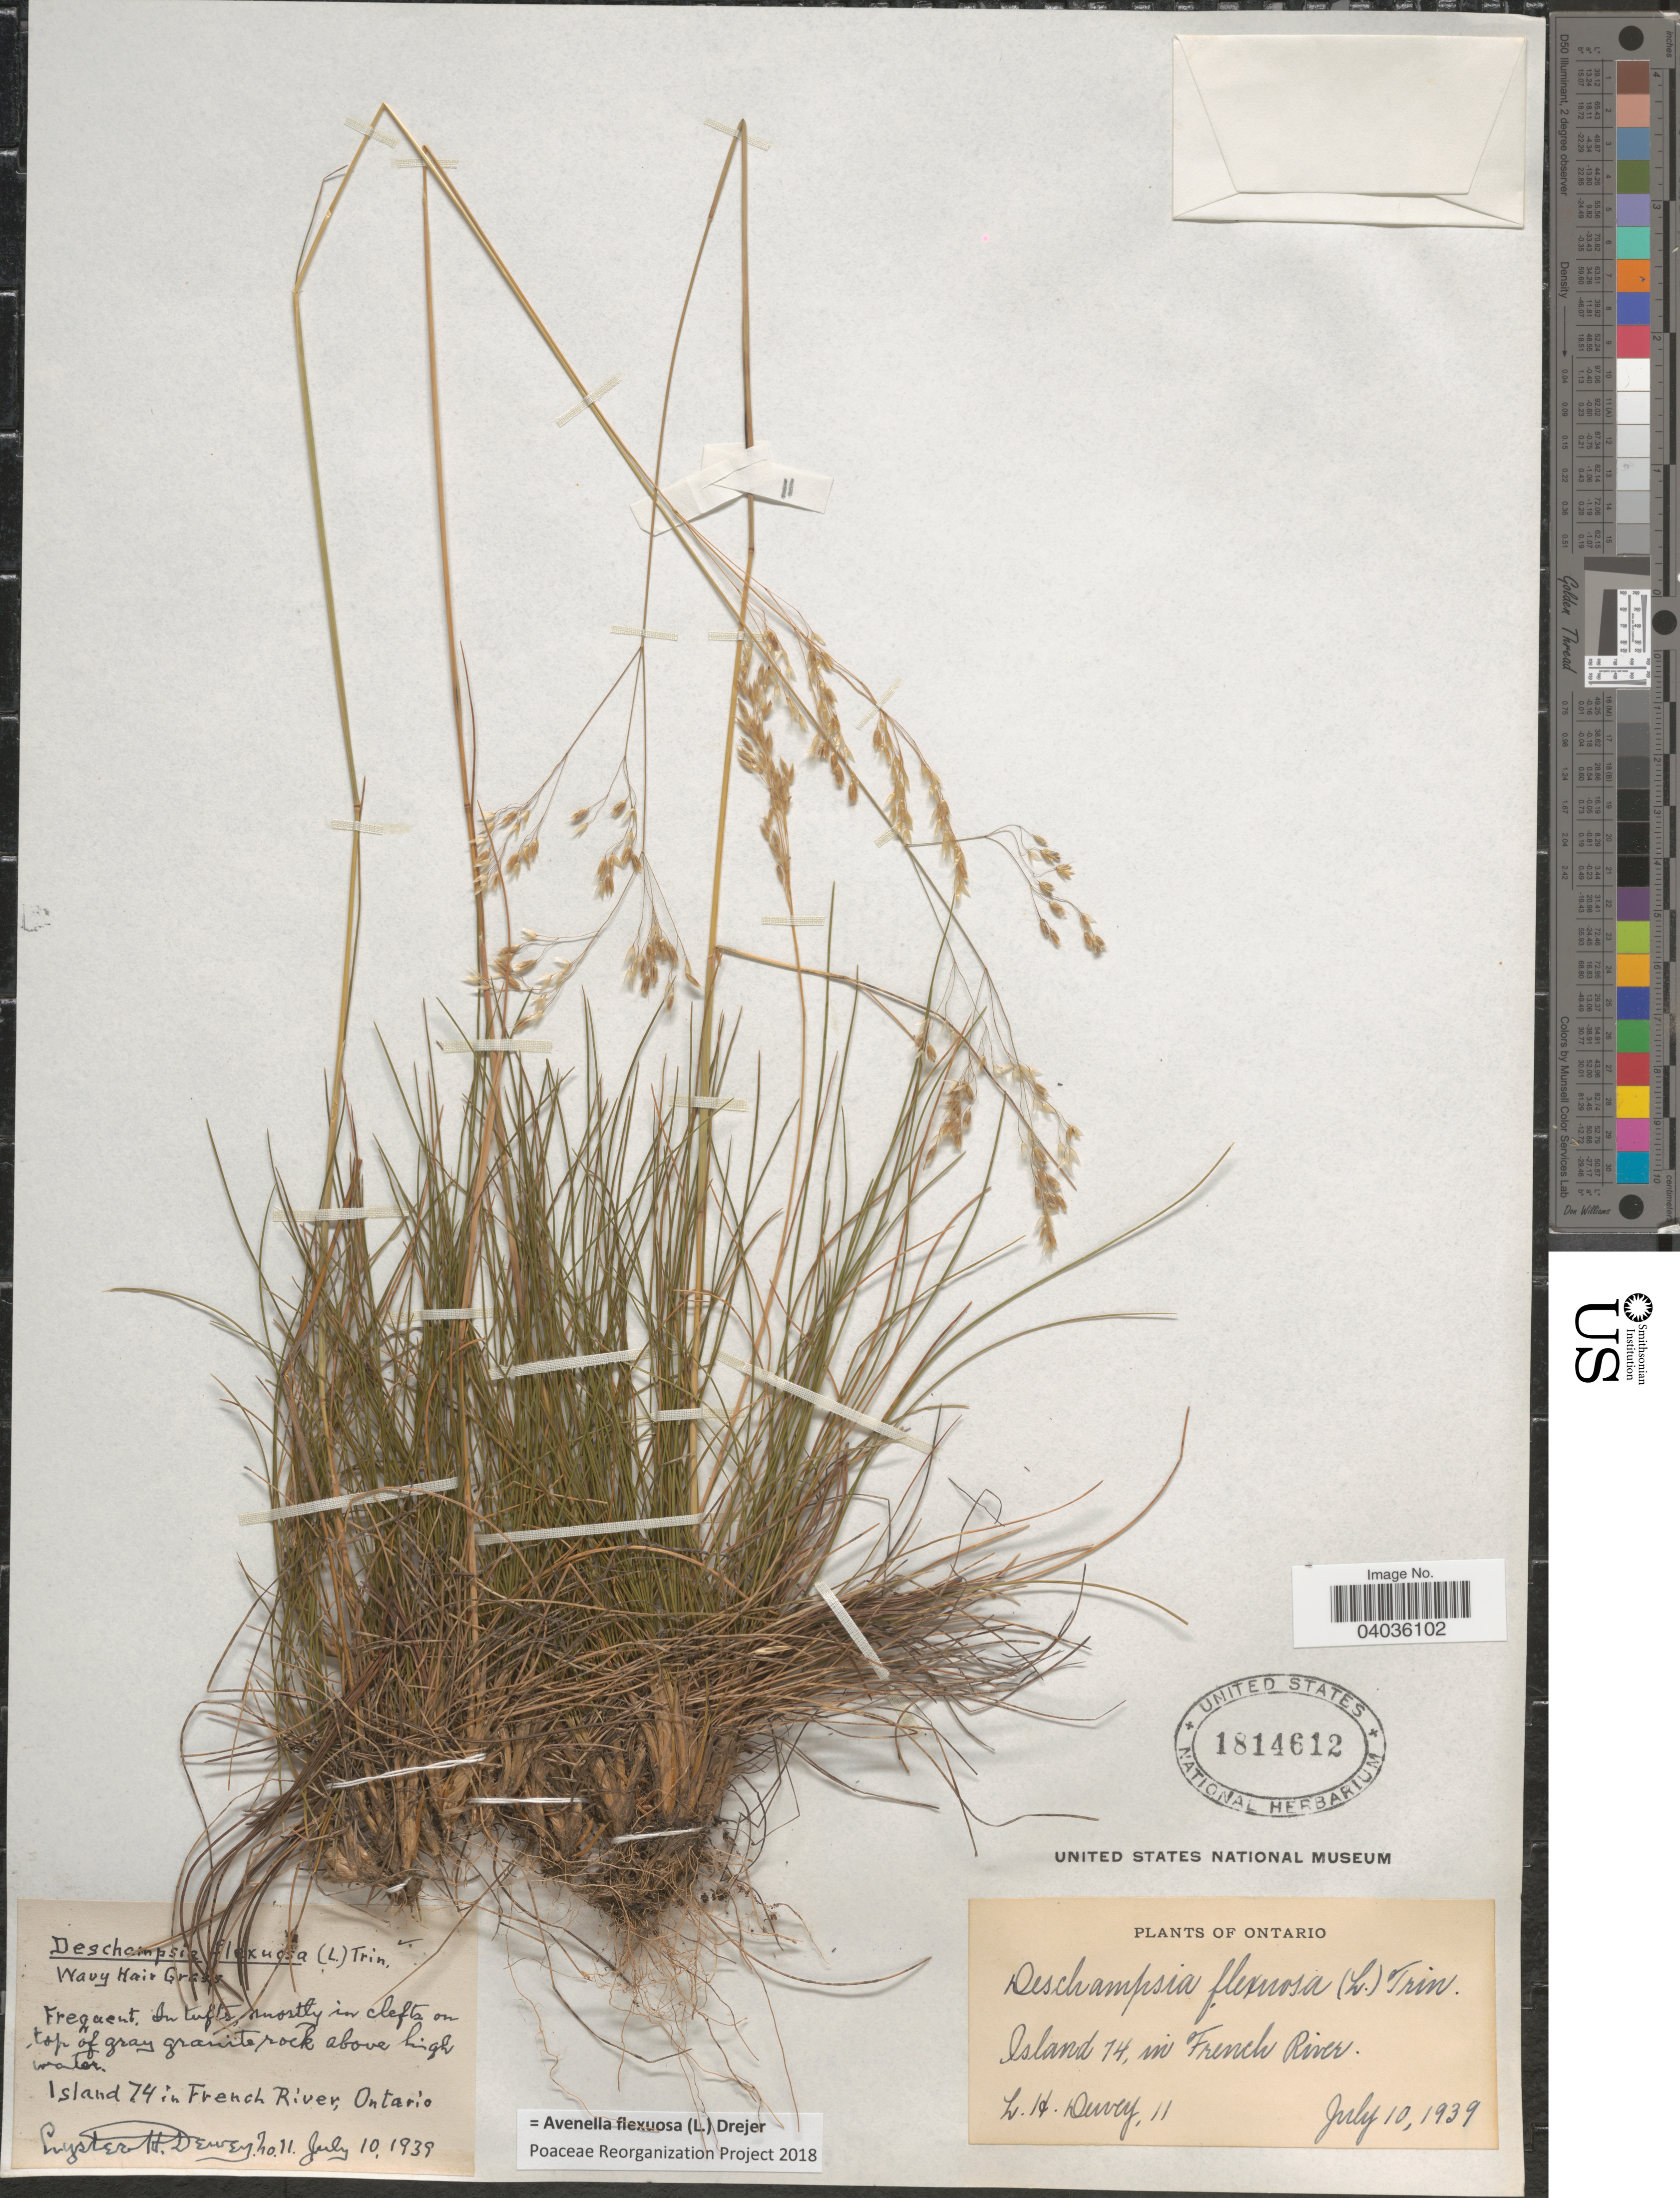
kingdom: Plantae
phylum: Tracheophyta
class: Liliopsida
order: Poales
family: Poaceae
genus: Avenella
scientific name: Avenella flexuosa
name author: (L.) Drejer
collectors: L. H. Dewey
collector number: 11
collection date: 1939-07-10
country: Canada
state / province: Ontario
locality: Island 74 in French River.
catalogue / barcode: US 1814612